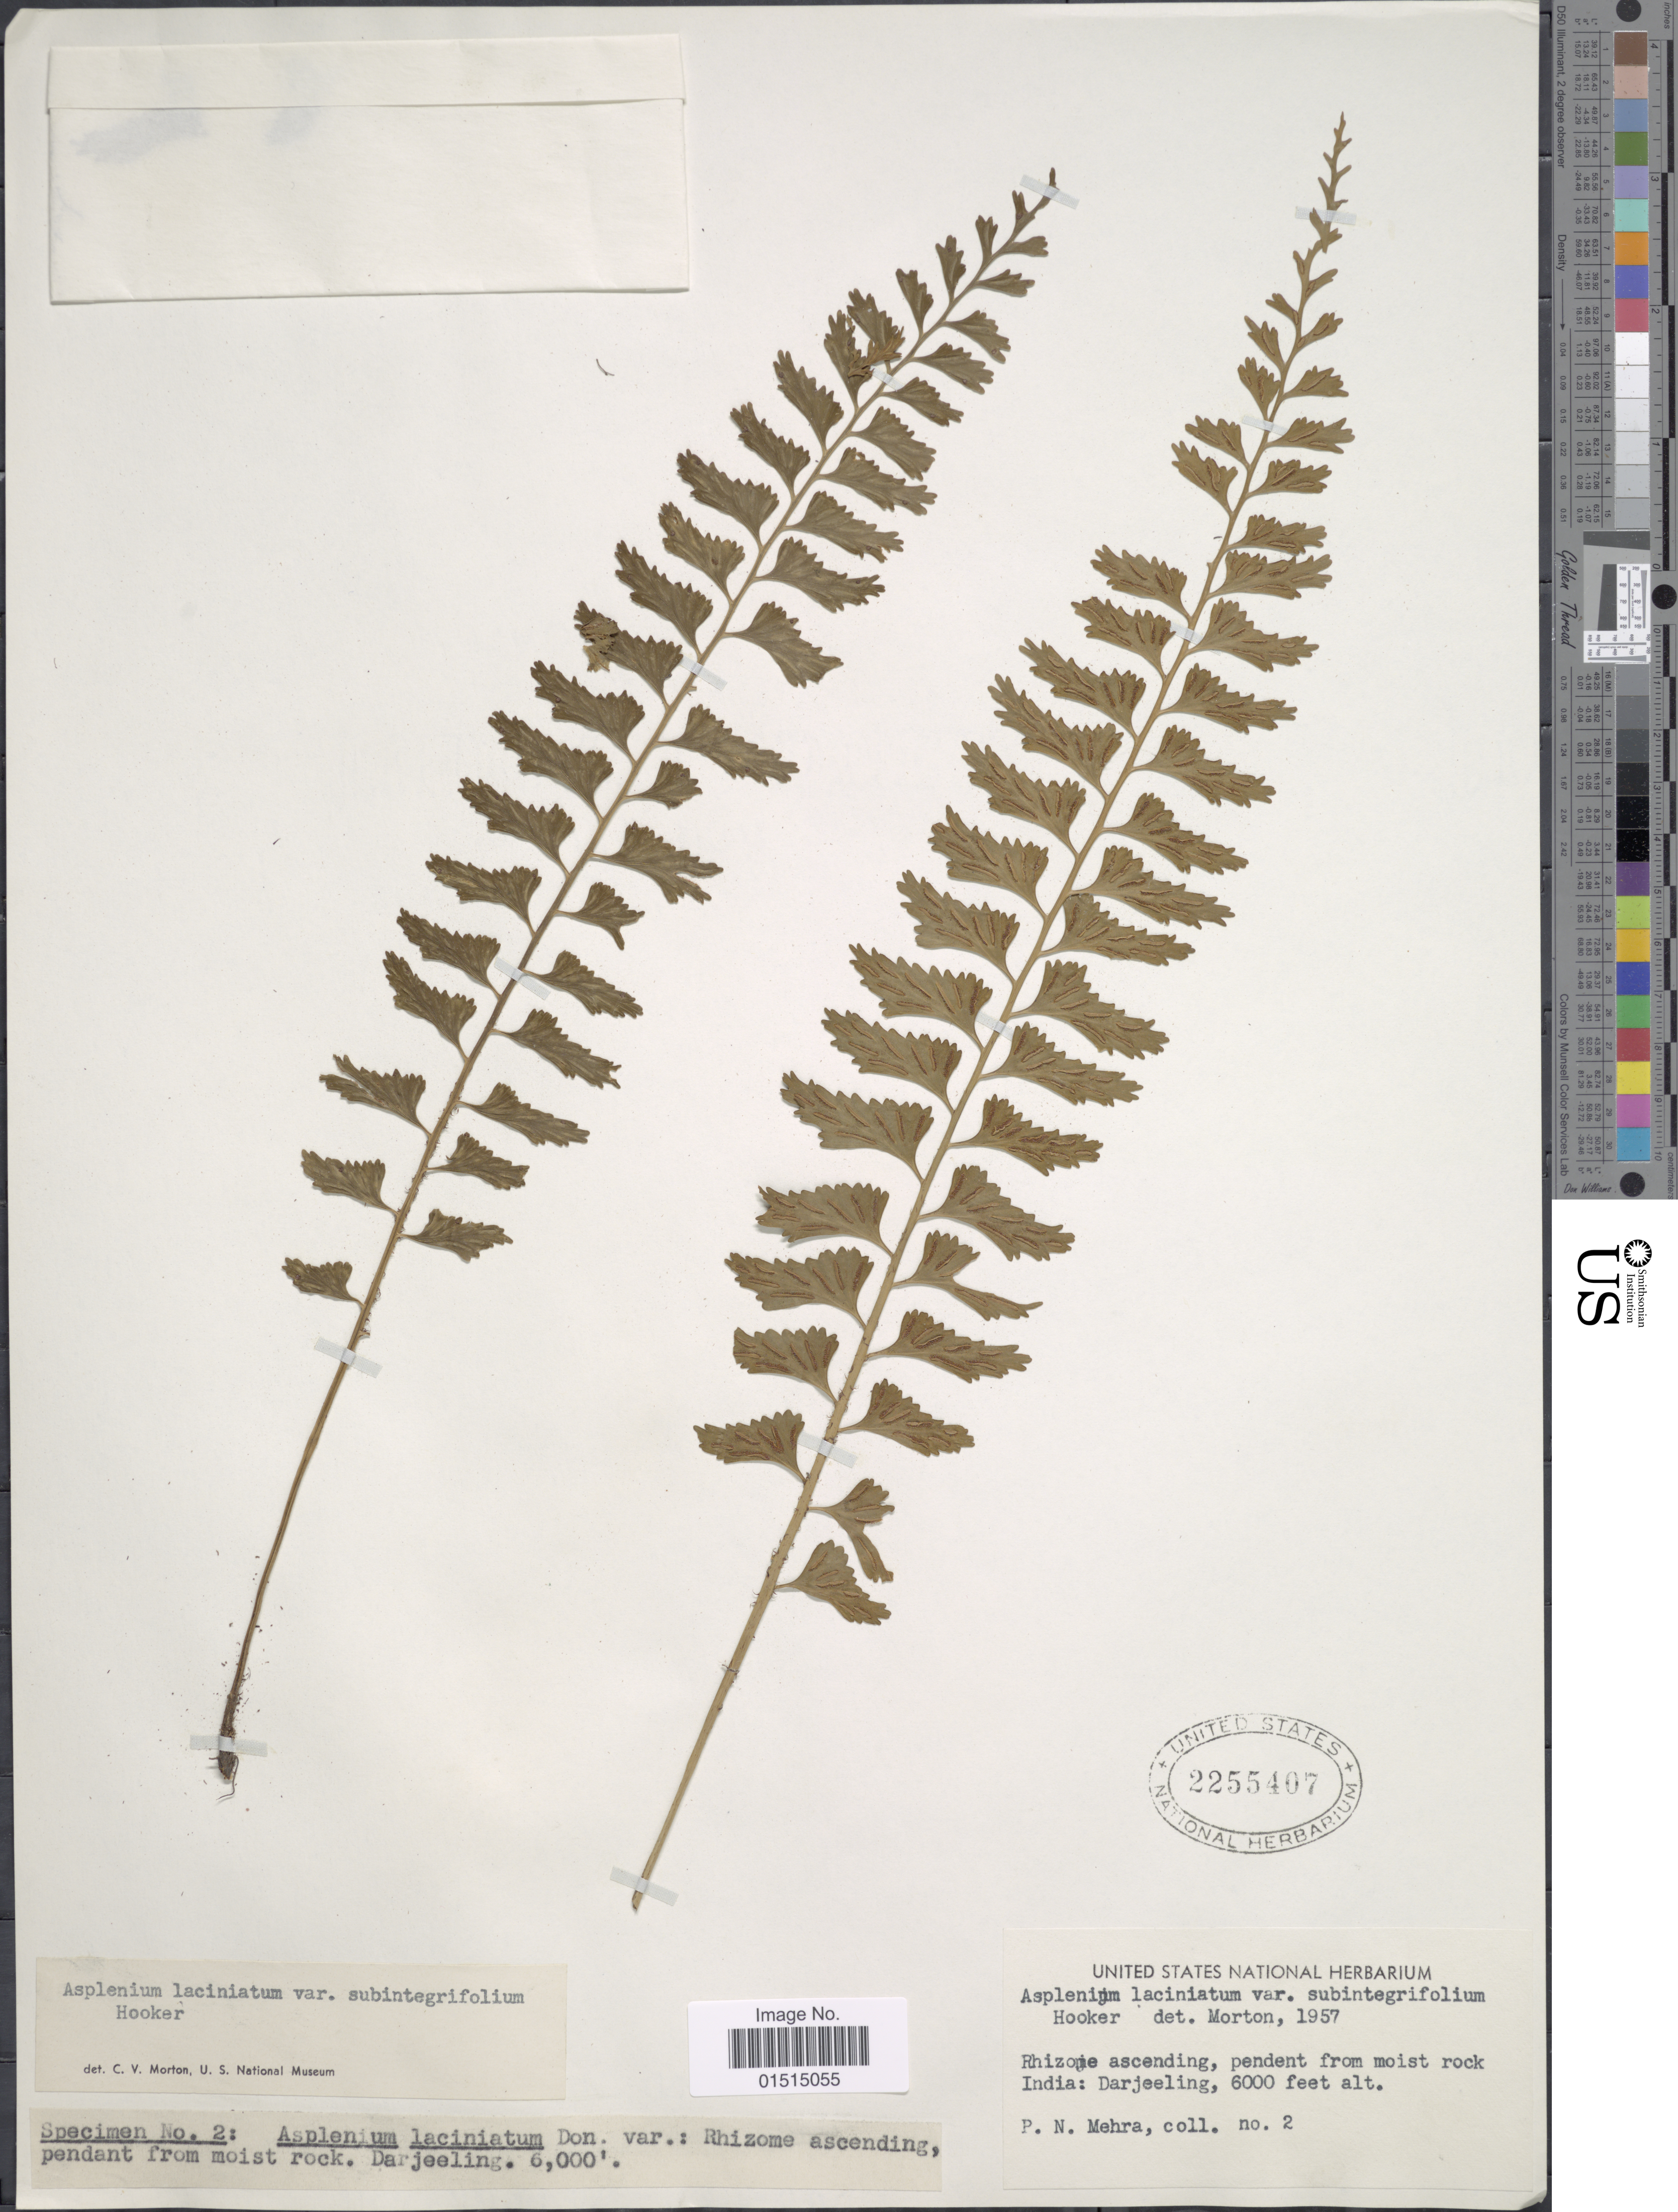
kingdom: Plantae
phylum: Tracheophyta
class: Polypodiopsida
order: Polypodiales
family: Aspleniaceae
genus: Asplenium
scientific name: Asplenium laciniatum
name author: D. Don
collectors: P. N. Mehra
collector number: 2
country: India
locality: Darjeeling.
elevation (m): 1829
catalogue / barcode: US 2255407